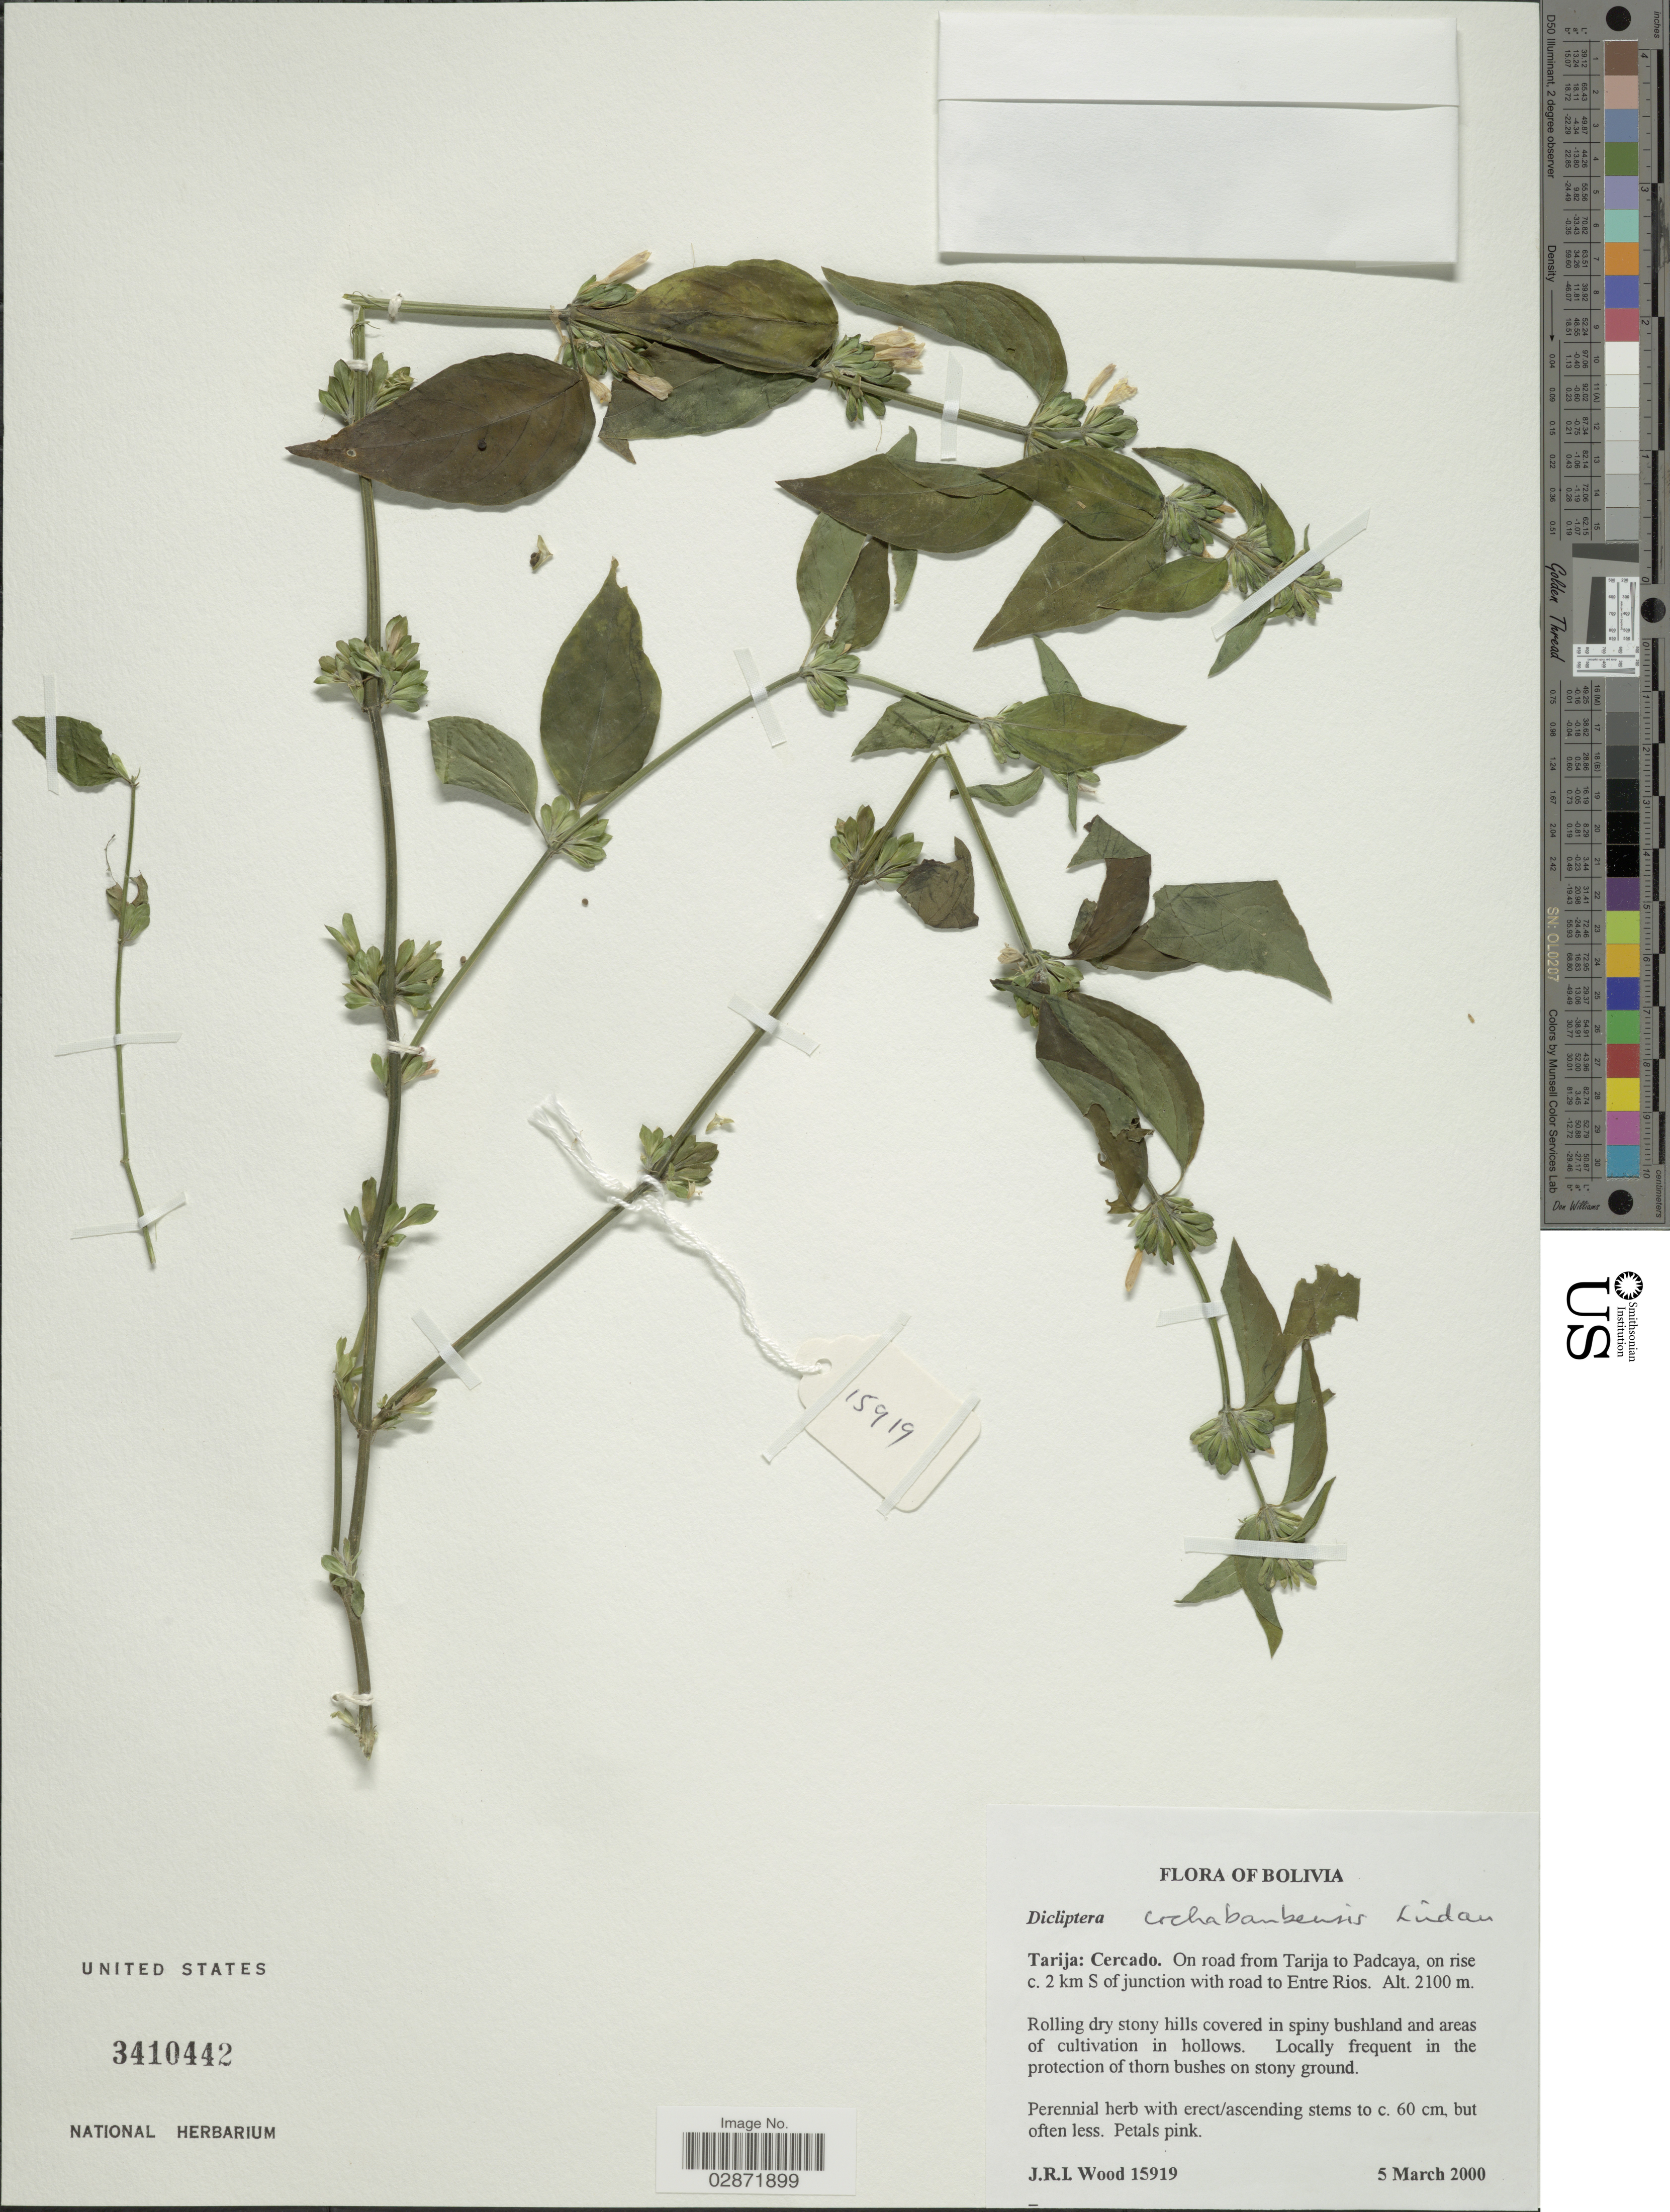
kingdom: Plantae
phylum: Tracheophyta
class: Magnoliopsida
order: Lamiales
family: Acanthaceae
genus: Dicliptera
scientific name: Dicliptera cochabambensis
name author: Lindau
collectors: J. R. I. Wood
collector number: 15919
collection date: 2000-03-05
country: Bolivia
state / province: Tarija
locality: Cercado, On road from Tarija to Padcaya, on rise c. 2 km S of junction with road to Entre Rios.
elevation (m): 2100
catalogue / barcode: US 3410442